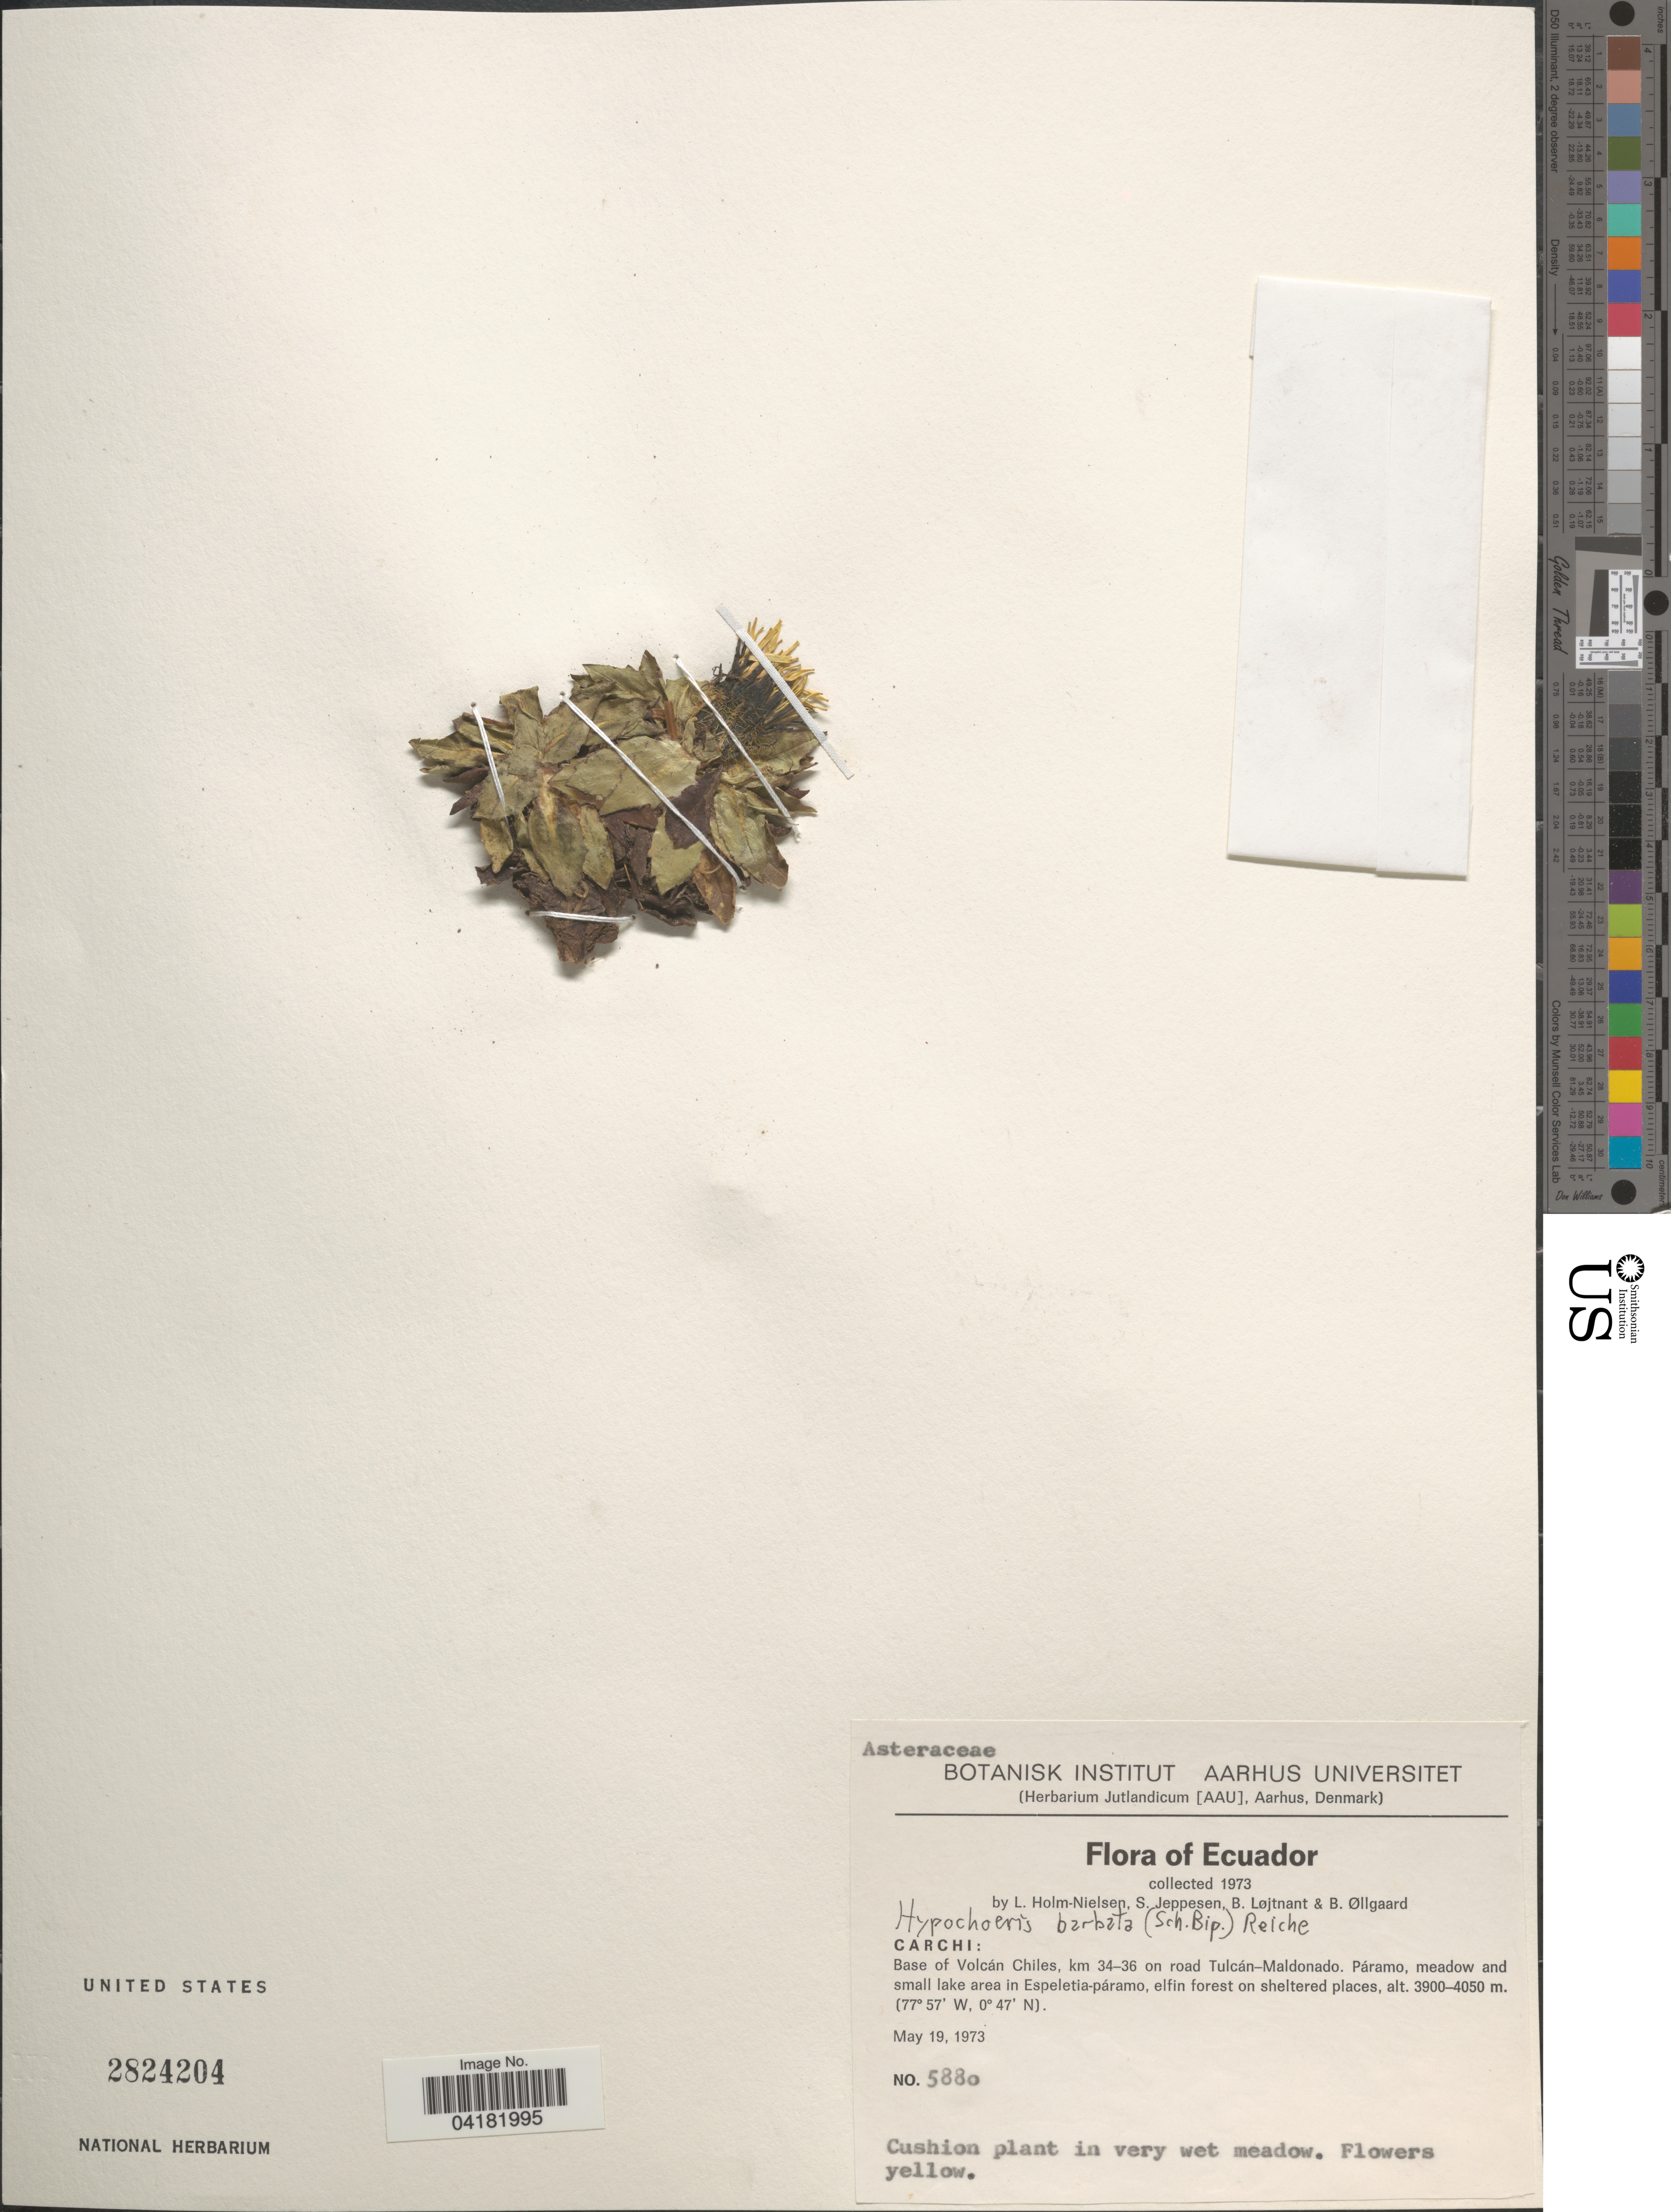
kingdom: Plantae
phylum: Tracheophyta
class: Magnoliopsida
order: Asterales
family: Asteraceae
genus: Hypochaeris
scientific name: Hypochaeris sessiliflora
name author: Kunth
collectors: L. Holm-Nielsen, S. Jeppesen, B. Löjtnant & B. Øllgaard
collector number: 5880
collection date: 1973-05-19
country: Ecuador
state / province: Carchi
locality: Base of Volcán Chiles, km 34-36 on road Tulcán-Maldonado.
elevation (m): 3900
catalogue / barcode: US 2824204